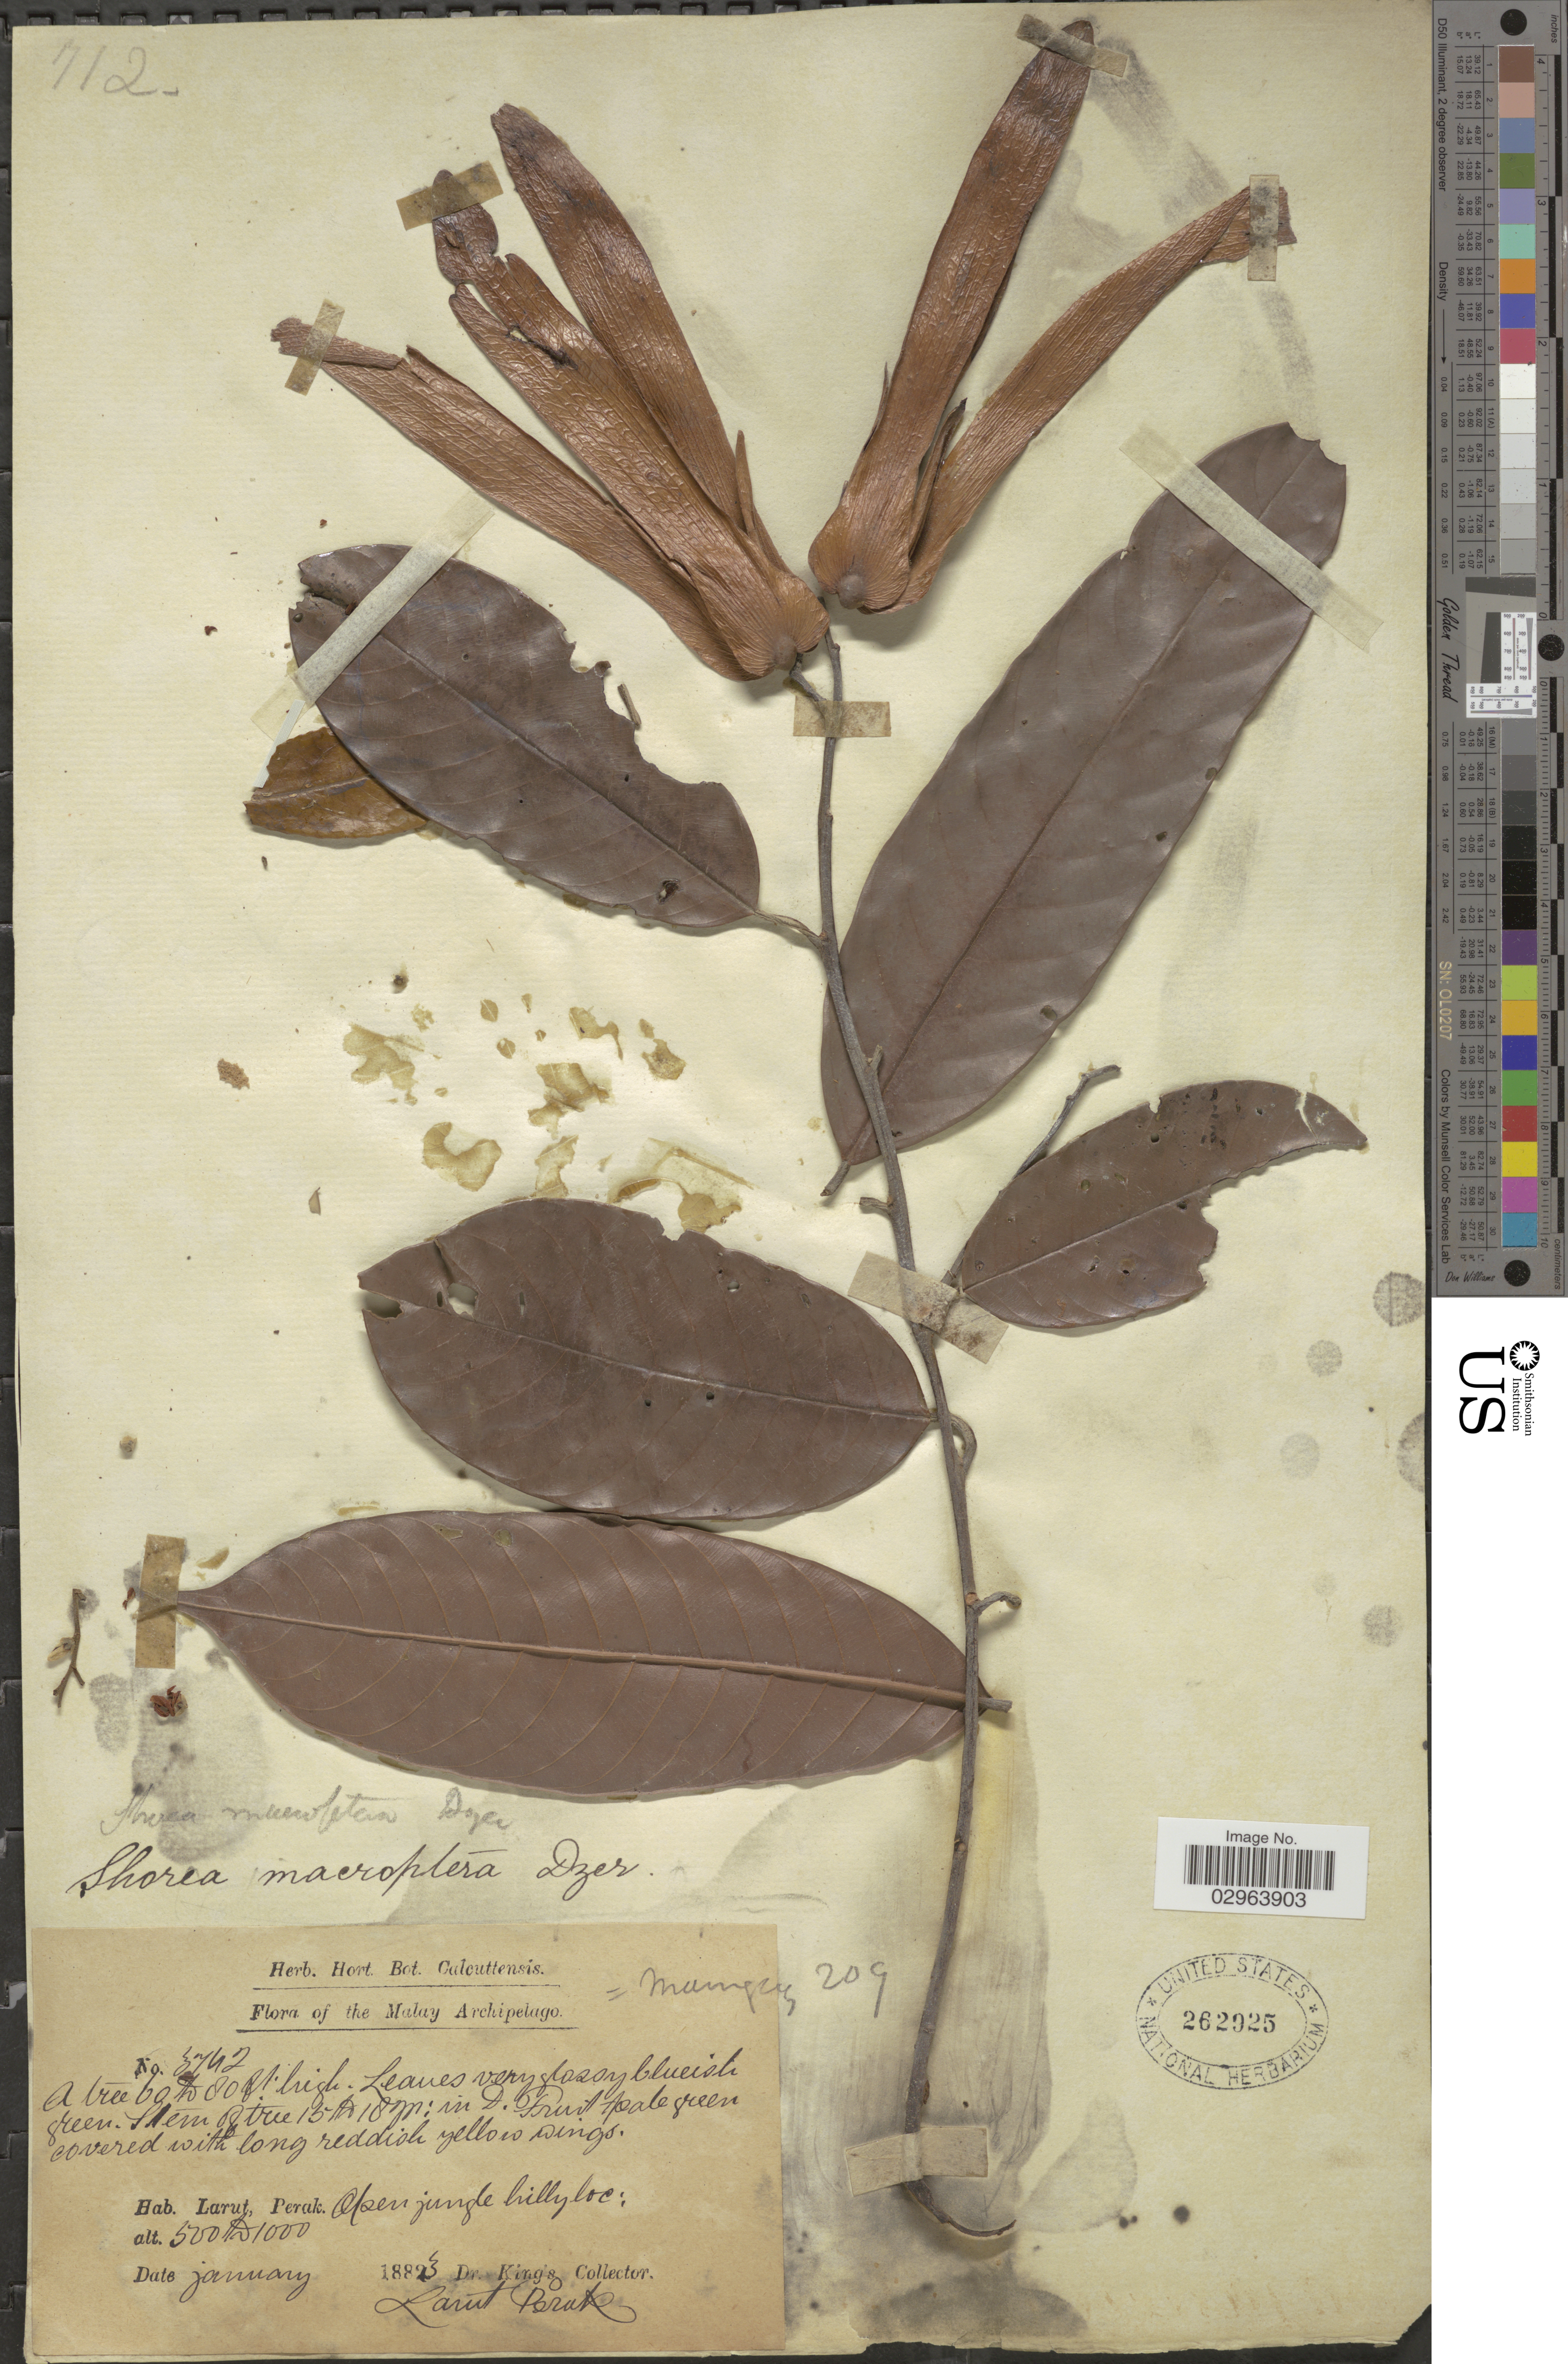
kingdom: Plantae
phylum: Tracheophyta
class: Magnoliopsida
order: Malvales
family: Dipterocarpaceae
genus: Rubroshorea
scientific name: Rubroshorea macroptera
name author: (Dyer) P.S. Ashton & J. Heck.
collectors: Dr. King's collector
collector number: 3742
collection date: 1883-01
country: Malaysia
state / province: Perak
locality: Malay Archipelago. Larut.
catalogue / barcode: US 262925